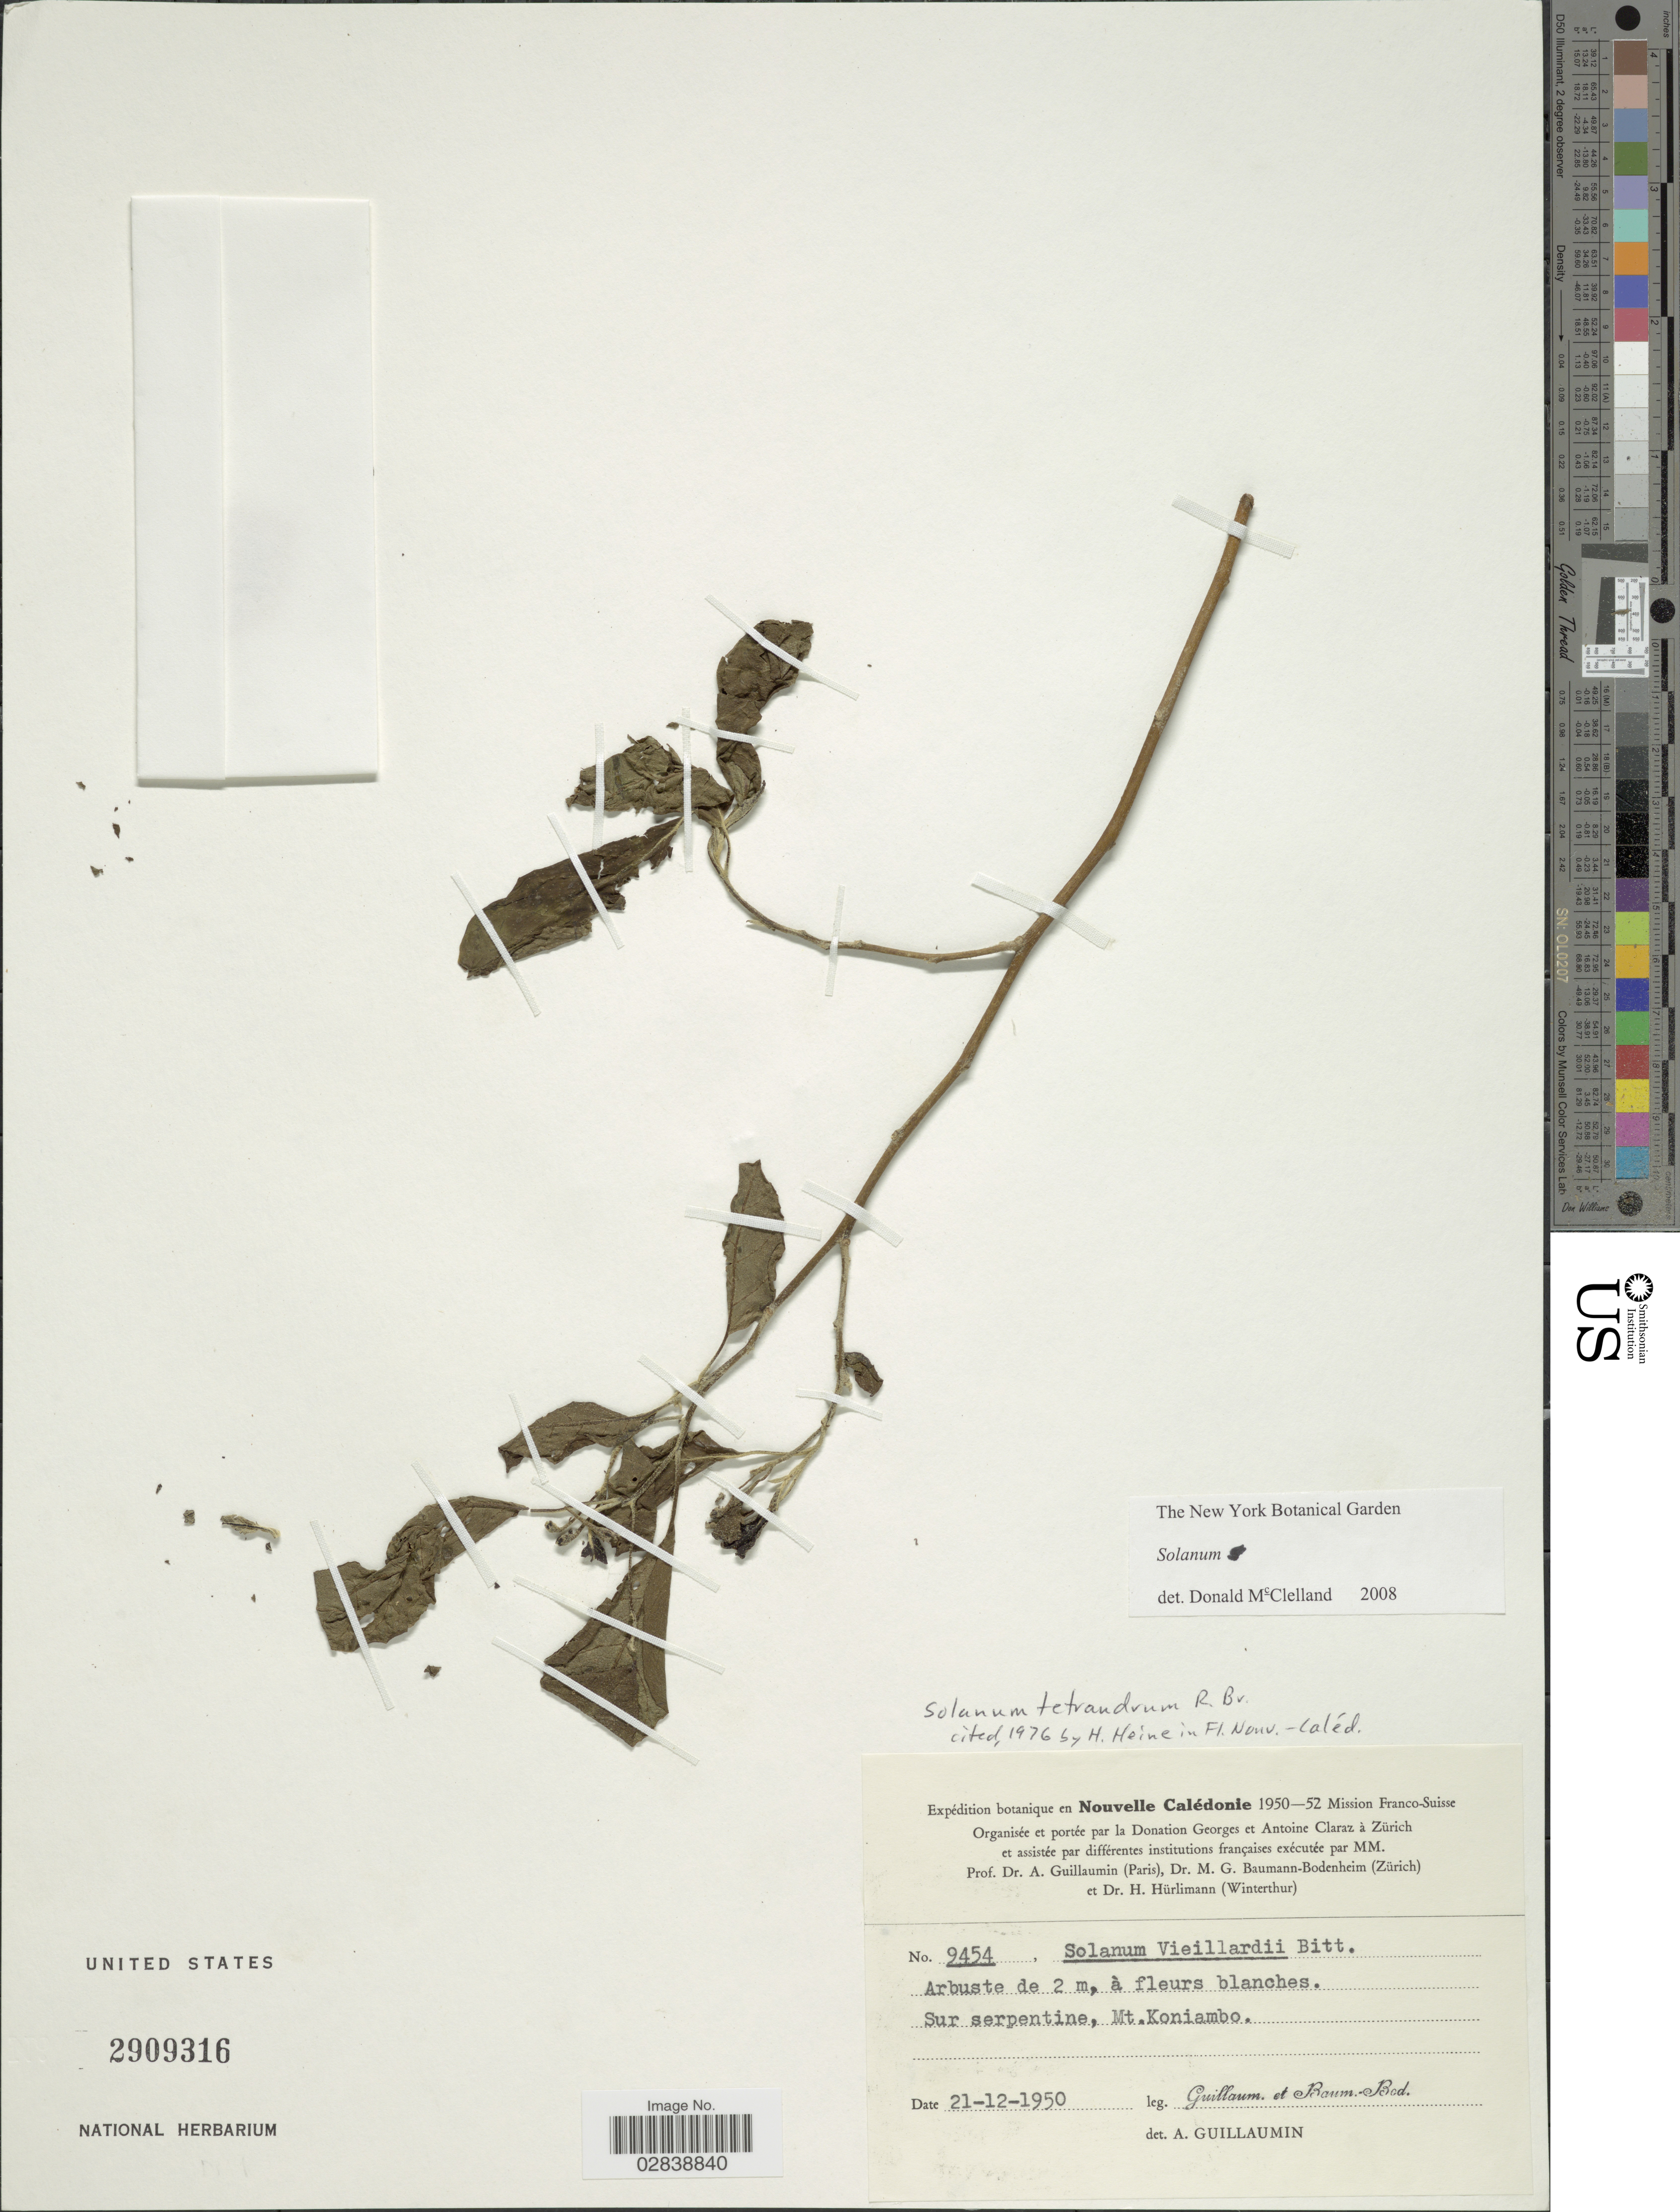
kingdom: Plantae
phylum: Tracheophyta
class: Magnoliopsida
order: Solanales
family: Solanaceae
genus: Solanum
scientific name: Solanum tetrandrum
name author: R. Br.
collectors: A. Guillaumin & M. G. Baumann-Bodenheim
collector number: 9454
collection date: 1950-12-21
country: New Caledonia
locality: Sur serpentine, Mt. Koniambo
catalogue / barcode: US 2909316